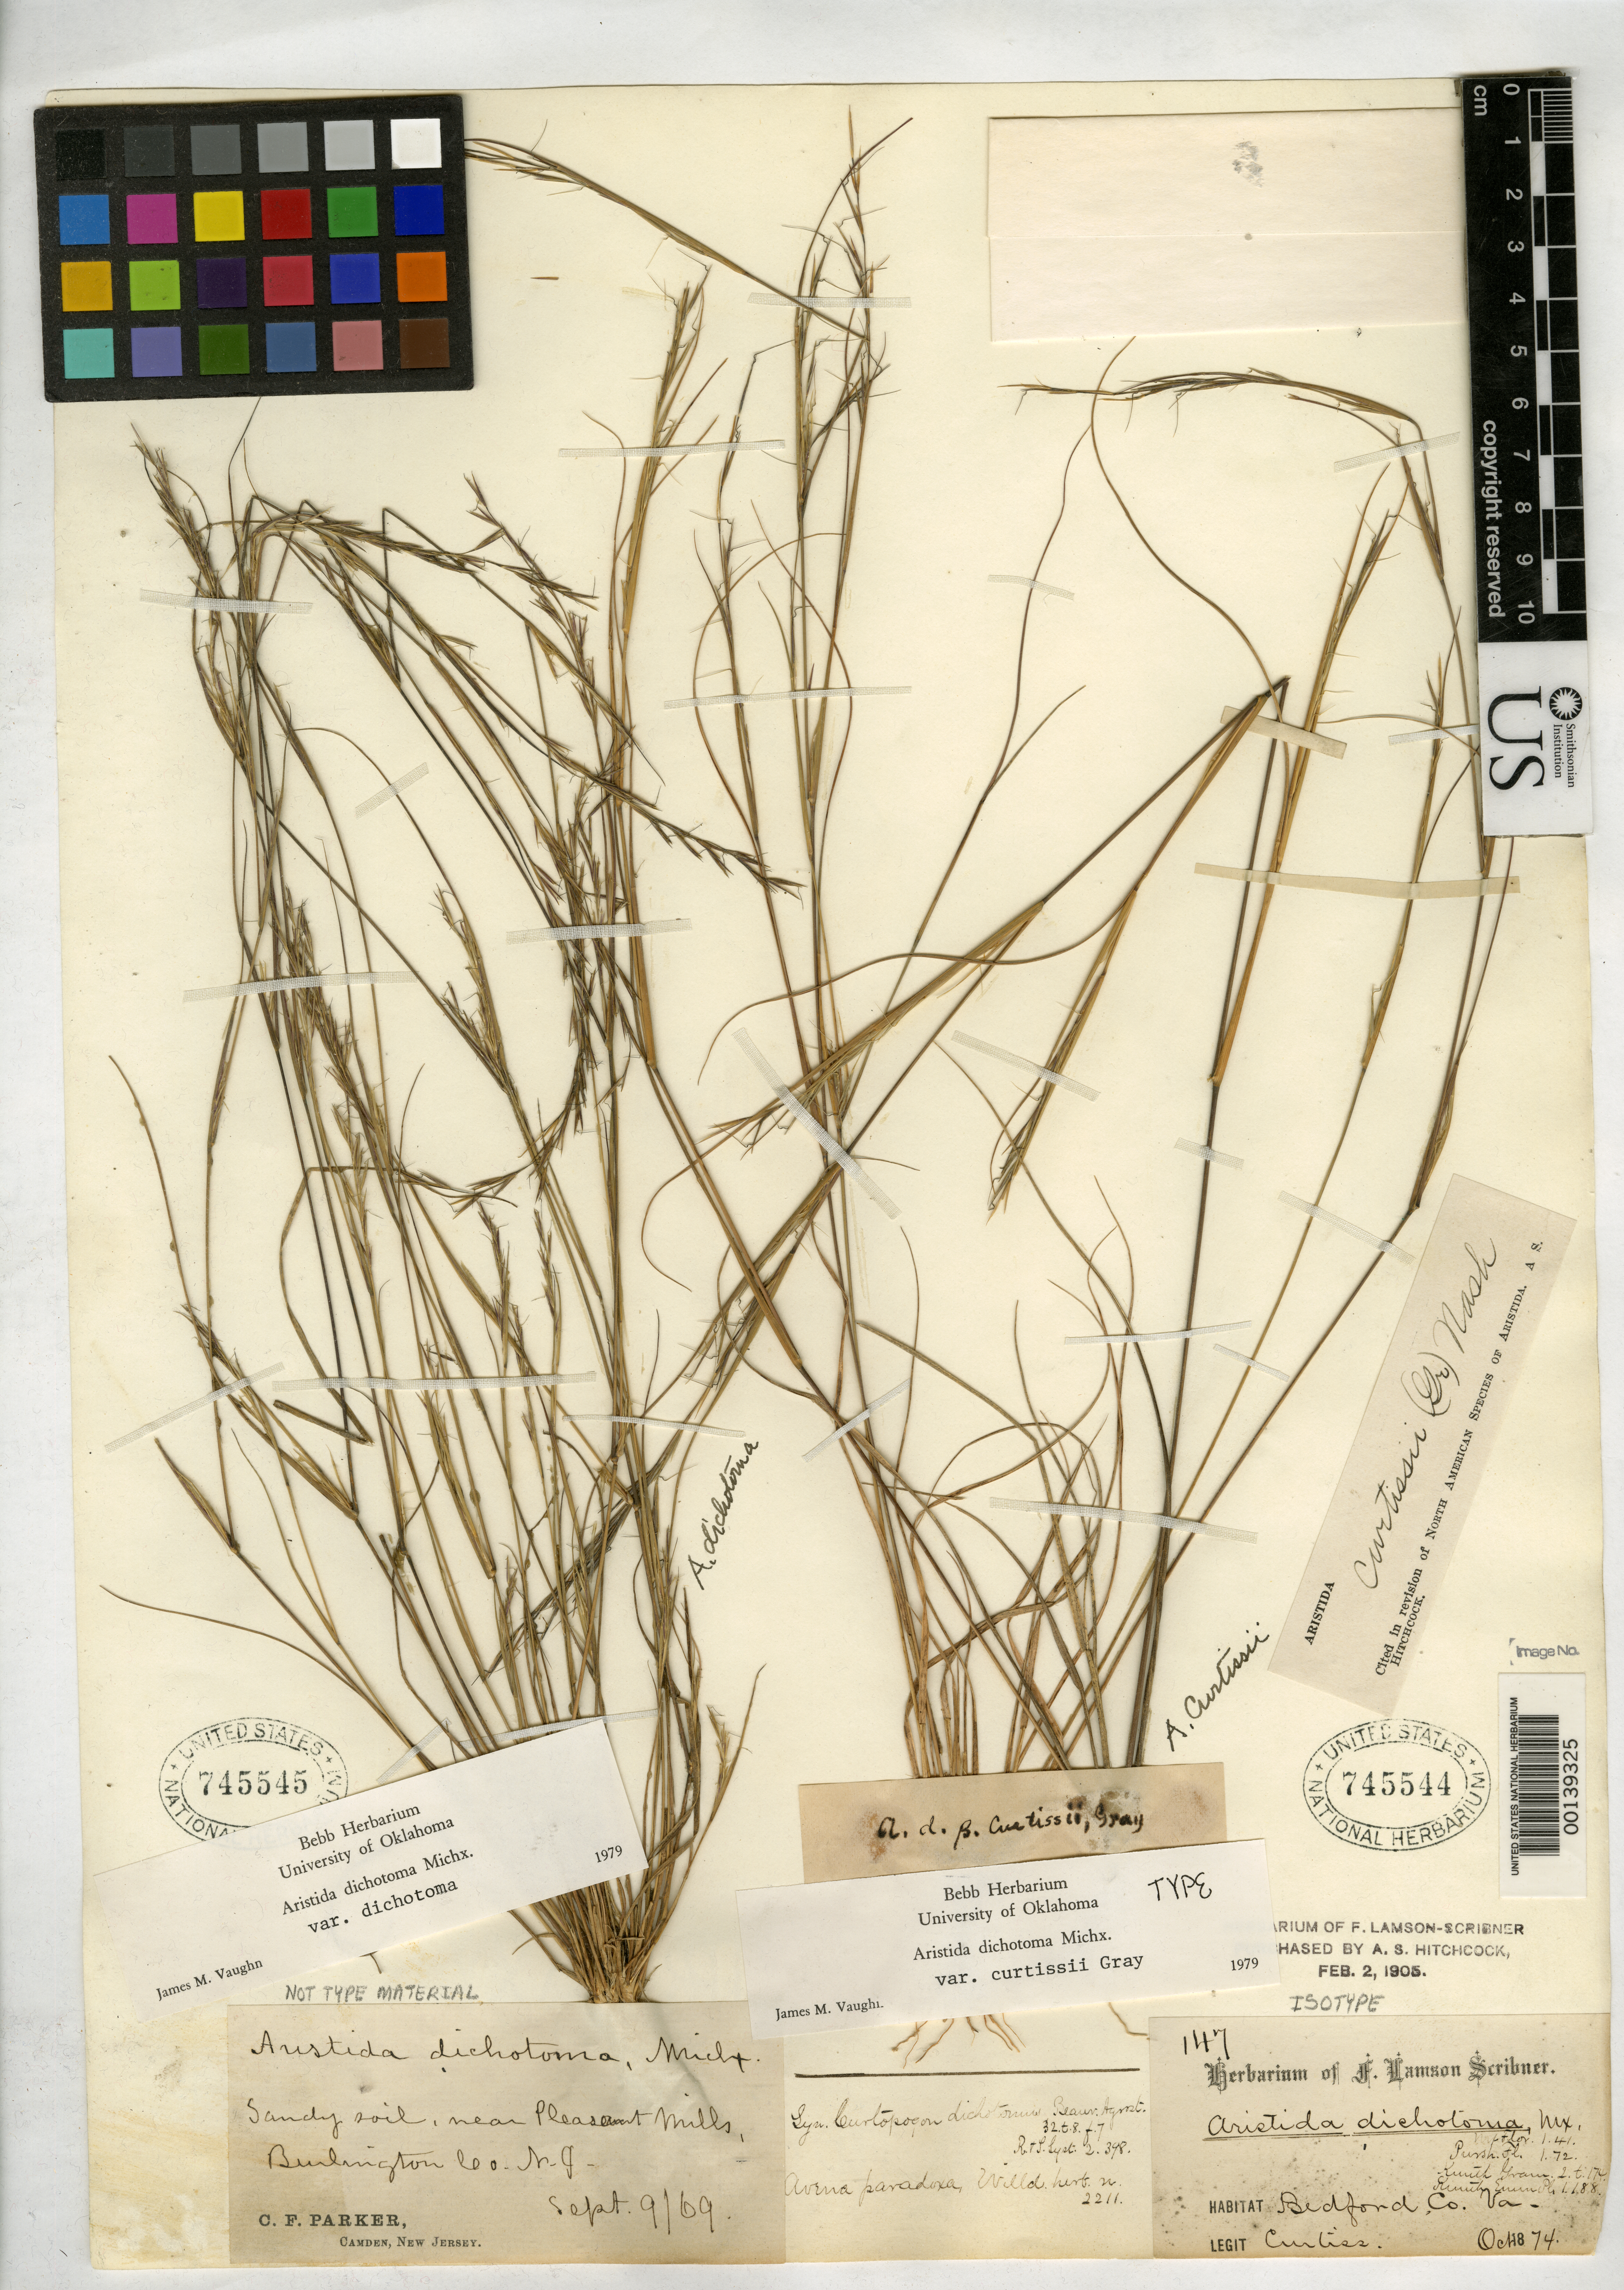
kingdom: Plantae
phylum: Tracheophyta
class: Liliopsida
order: Poales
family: Poaceae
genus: Aristida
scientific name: Aristida dichotoma var. curtisii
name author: A. Gray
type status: Isotype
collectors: A. H. Curtiss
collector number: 147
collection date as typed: Oct 1874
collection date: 1874-10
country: United States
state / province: Virginia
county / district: Bedford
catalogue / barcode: US 745544